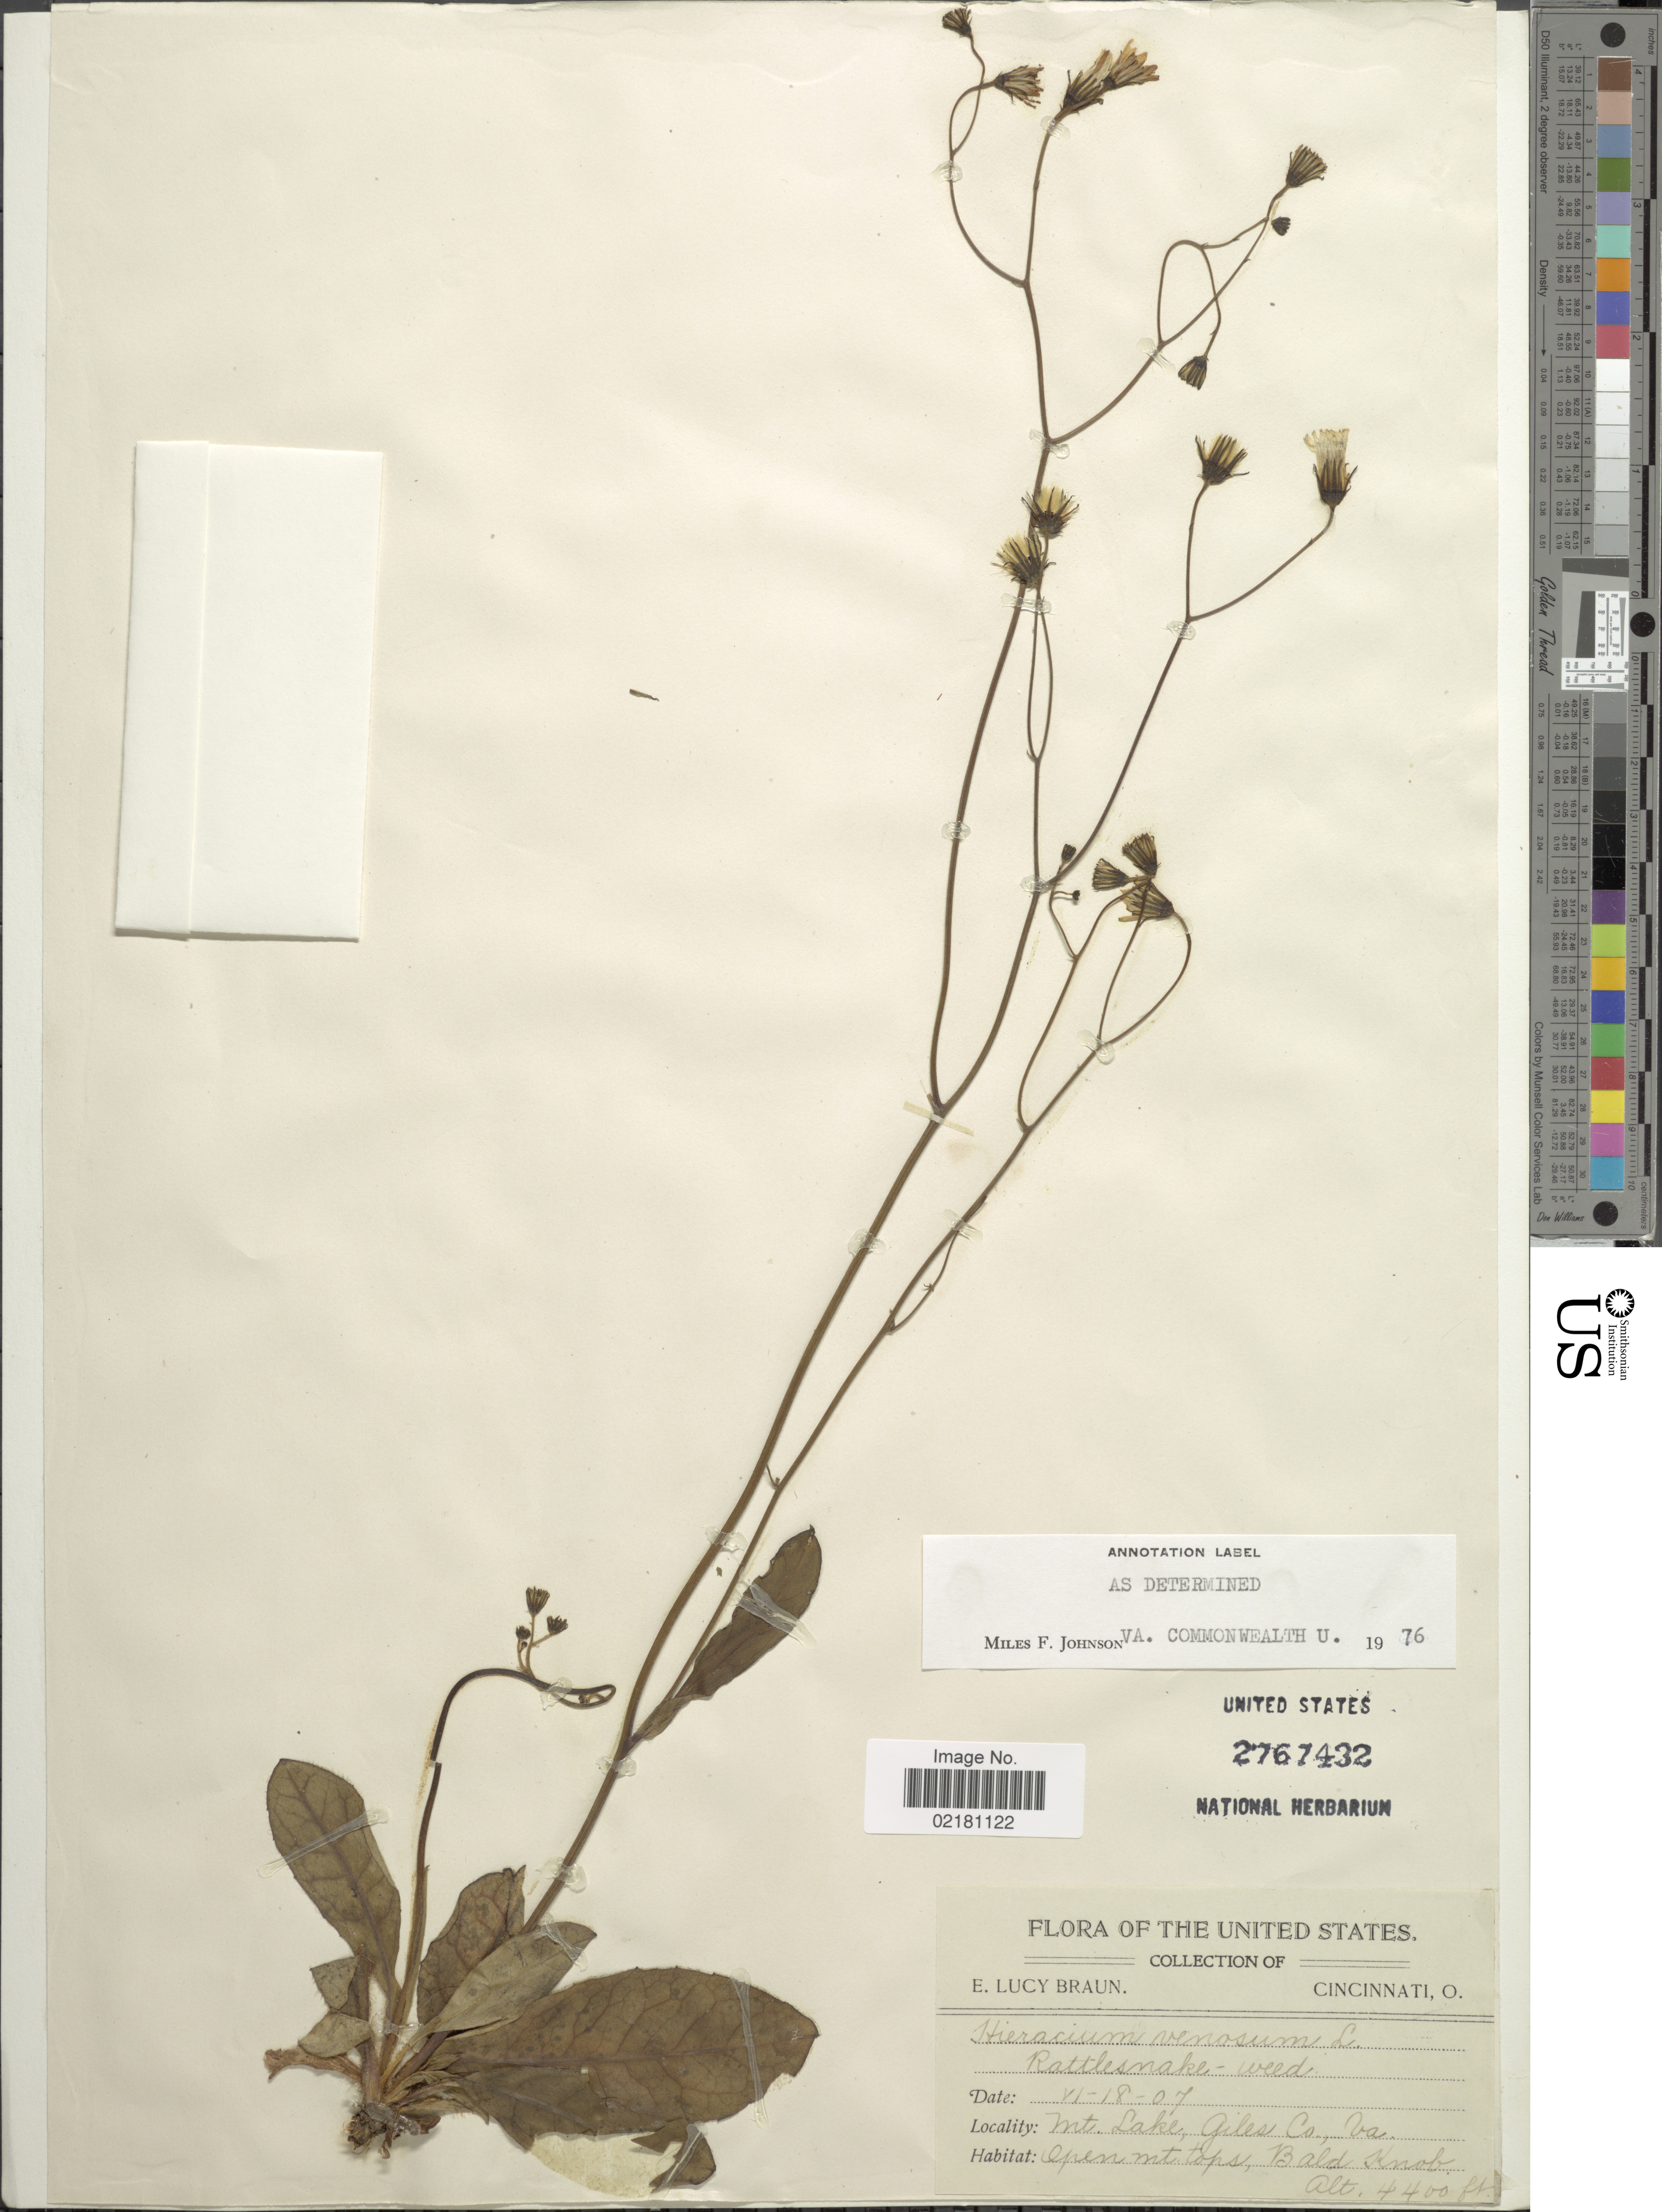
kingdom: Plantae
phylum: Tracheophyta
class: Magnoliopsida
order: Asterales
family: Asteraceae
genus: Hieracium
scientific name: Hieracium venosum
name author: L.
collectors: E. L. Braun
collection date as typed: Transcribed d/m/y: 18/6/07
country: United States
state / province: Virginia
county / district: Giles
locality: Mt. Lake, Giles Co., Va.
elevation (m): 1341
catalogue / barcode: US 2767432